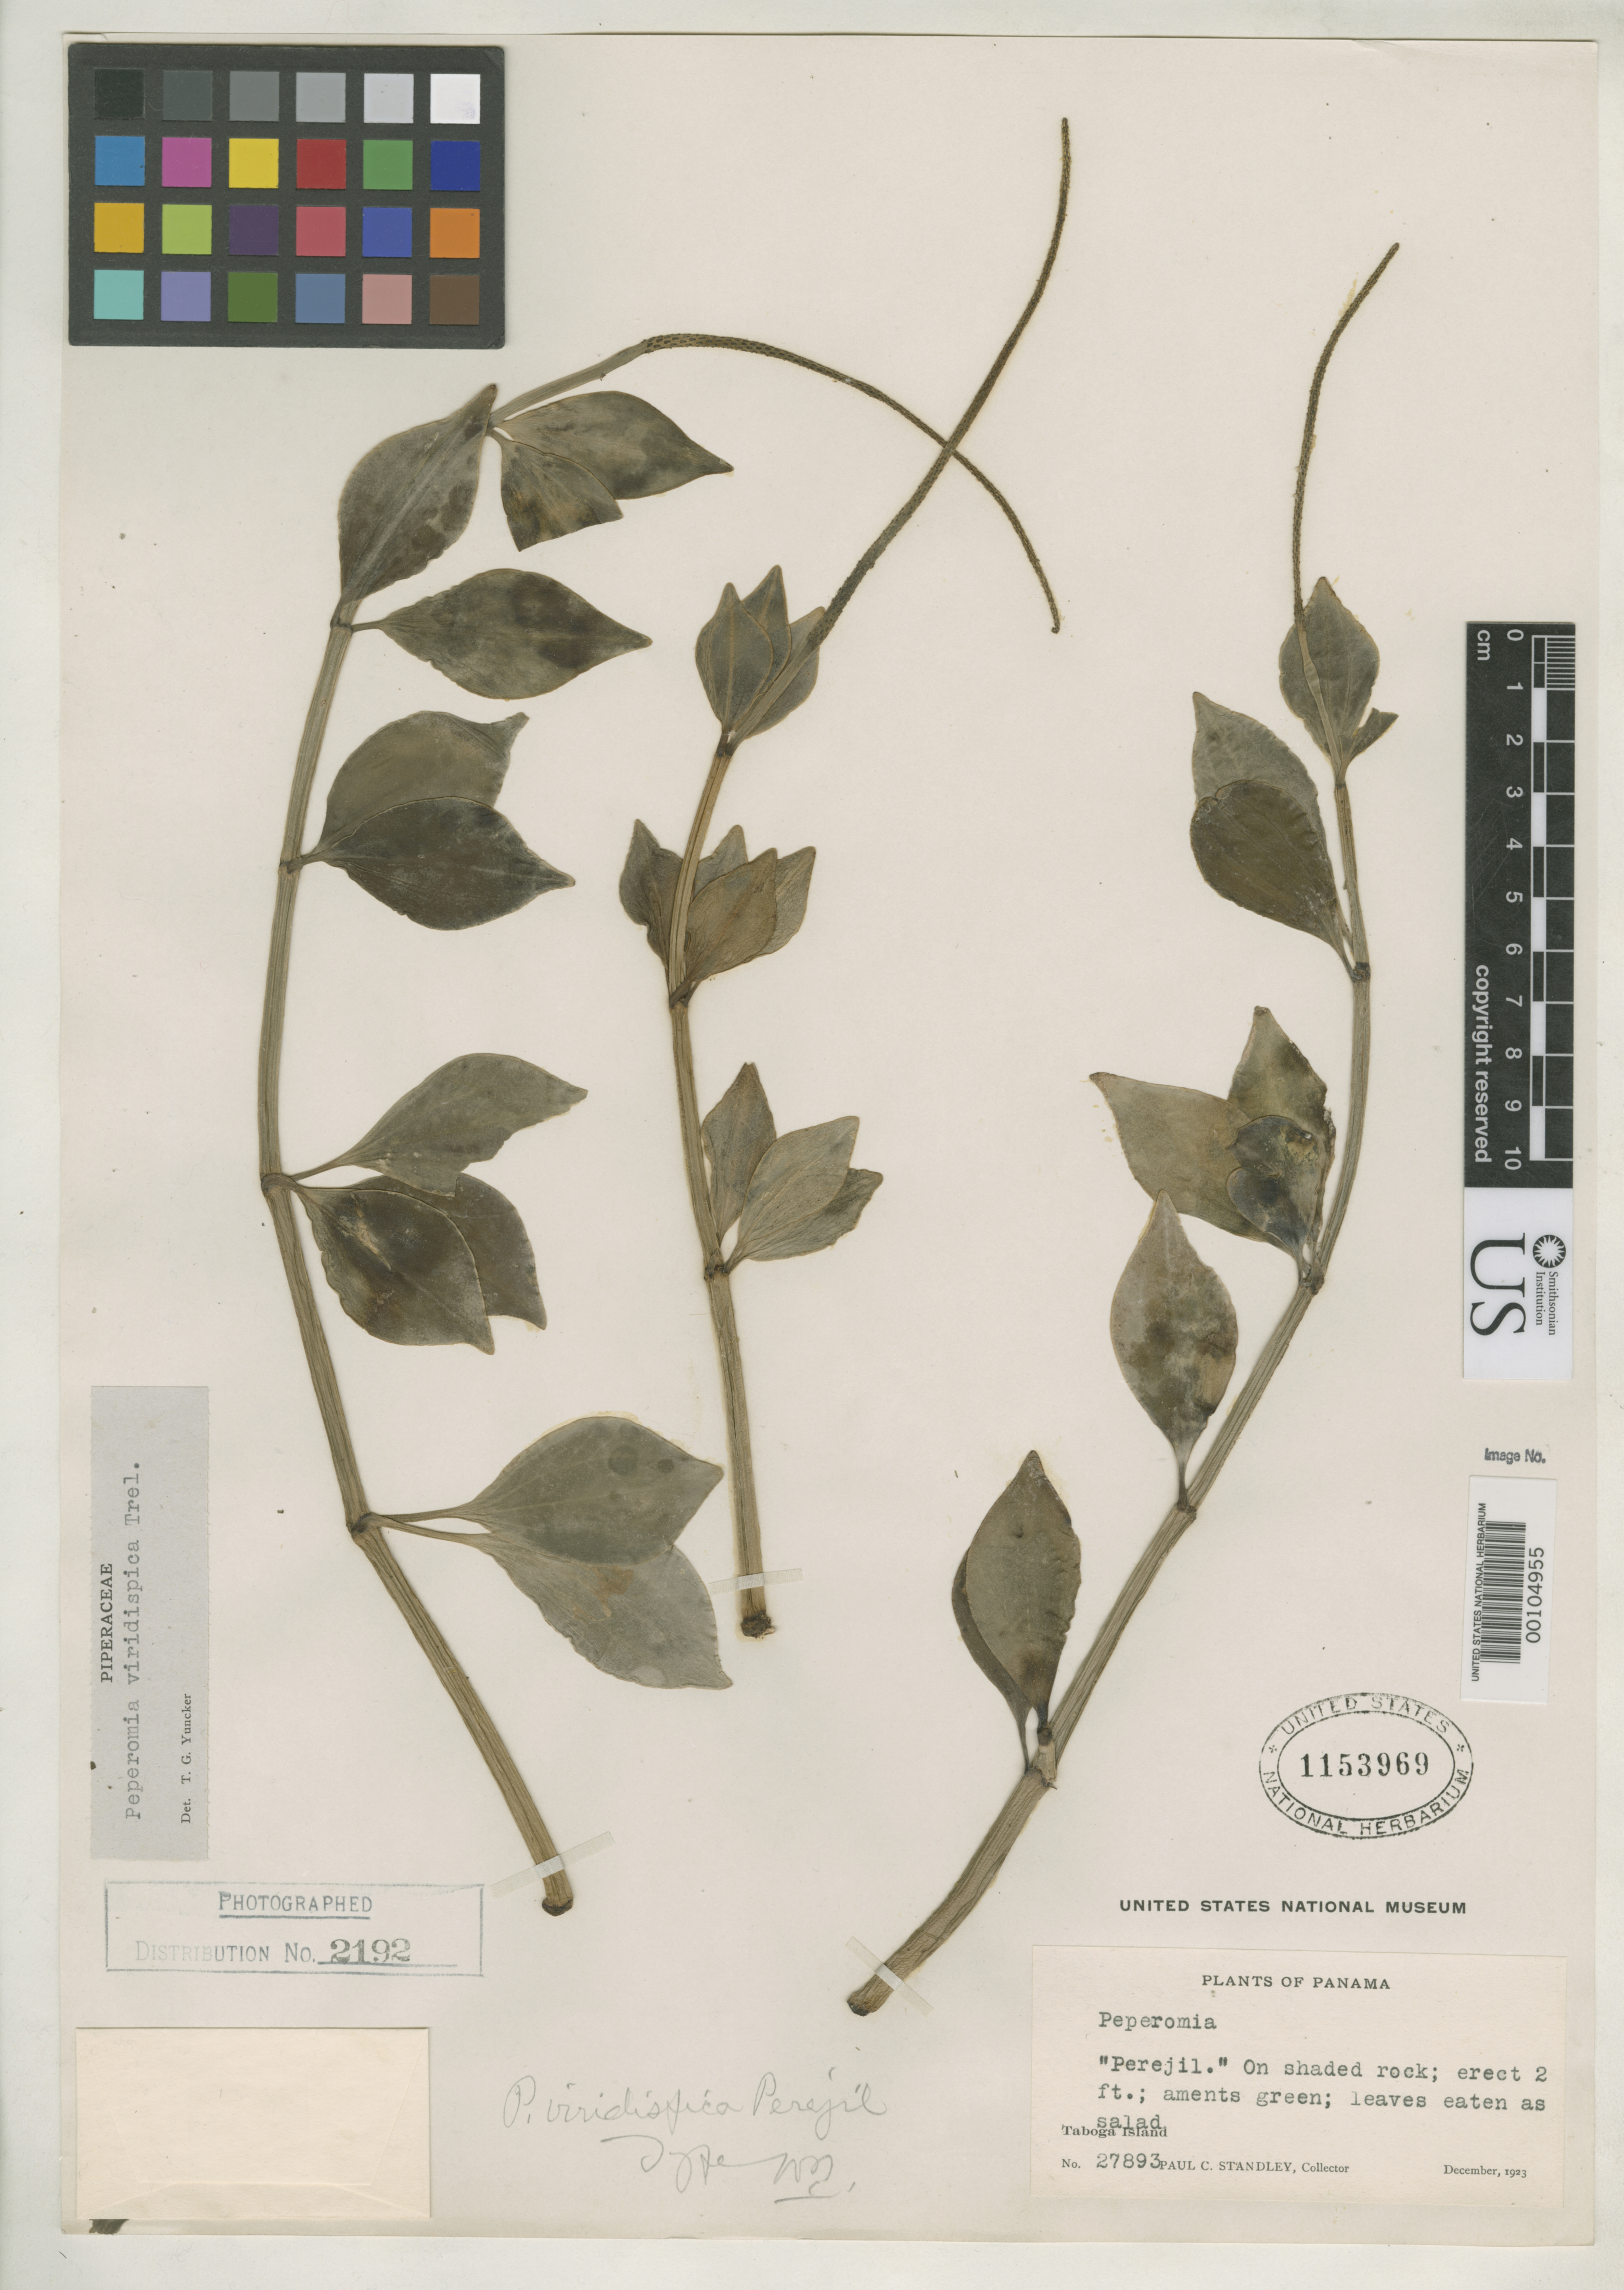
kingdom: Plantae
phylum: Tracheophyta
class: Magnoliopsida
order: Piperales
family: Piperaceae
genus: Peperomia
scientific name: Peperomia viridispica var. perejil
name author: Trel.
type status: Holotype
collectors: P. C. Standley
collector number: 27893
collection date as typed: Dec 1923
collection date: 1923-12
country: Panama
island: Taboga Island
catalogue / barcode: US 1153969